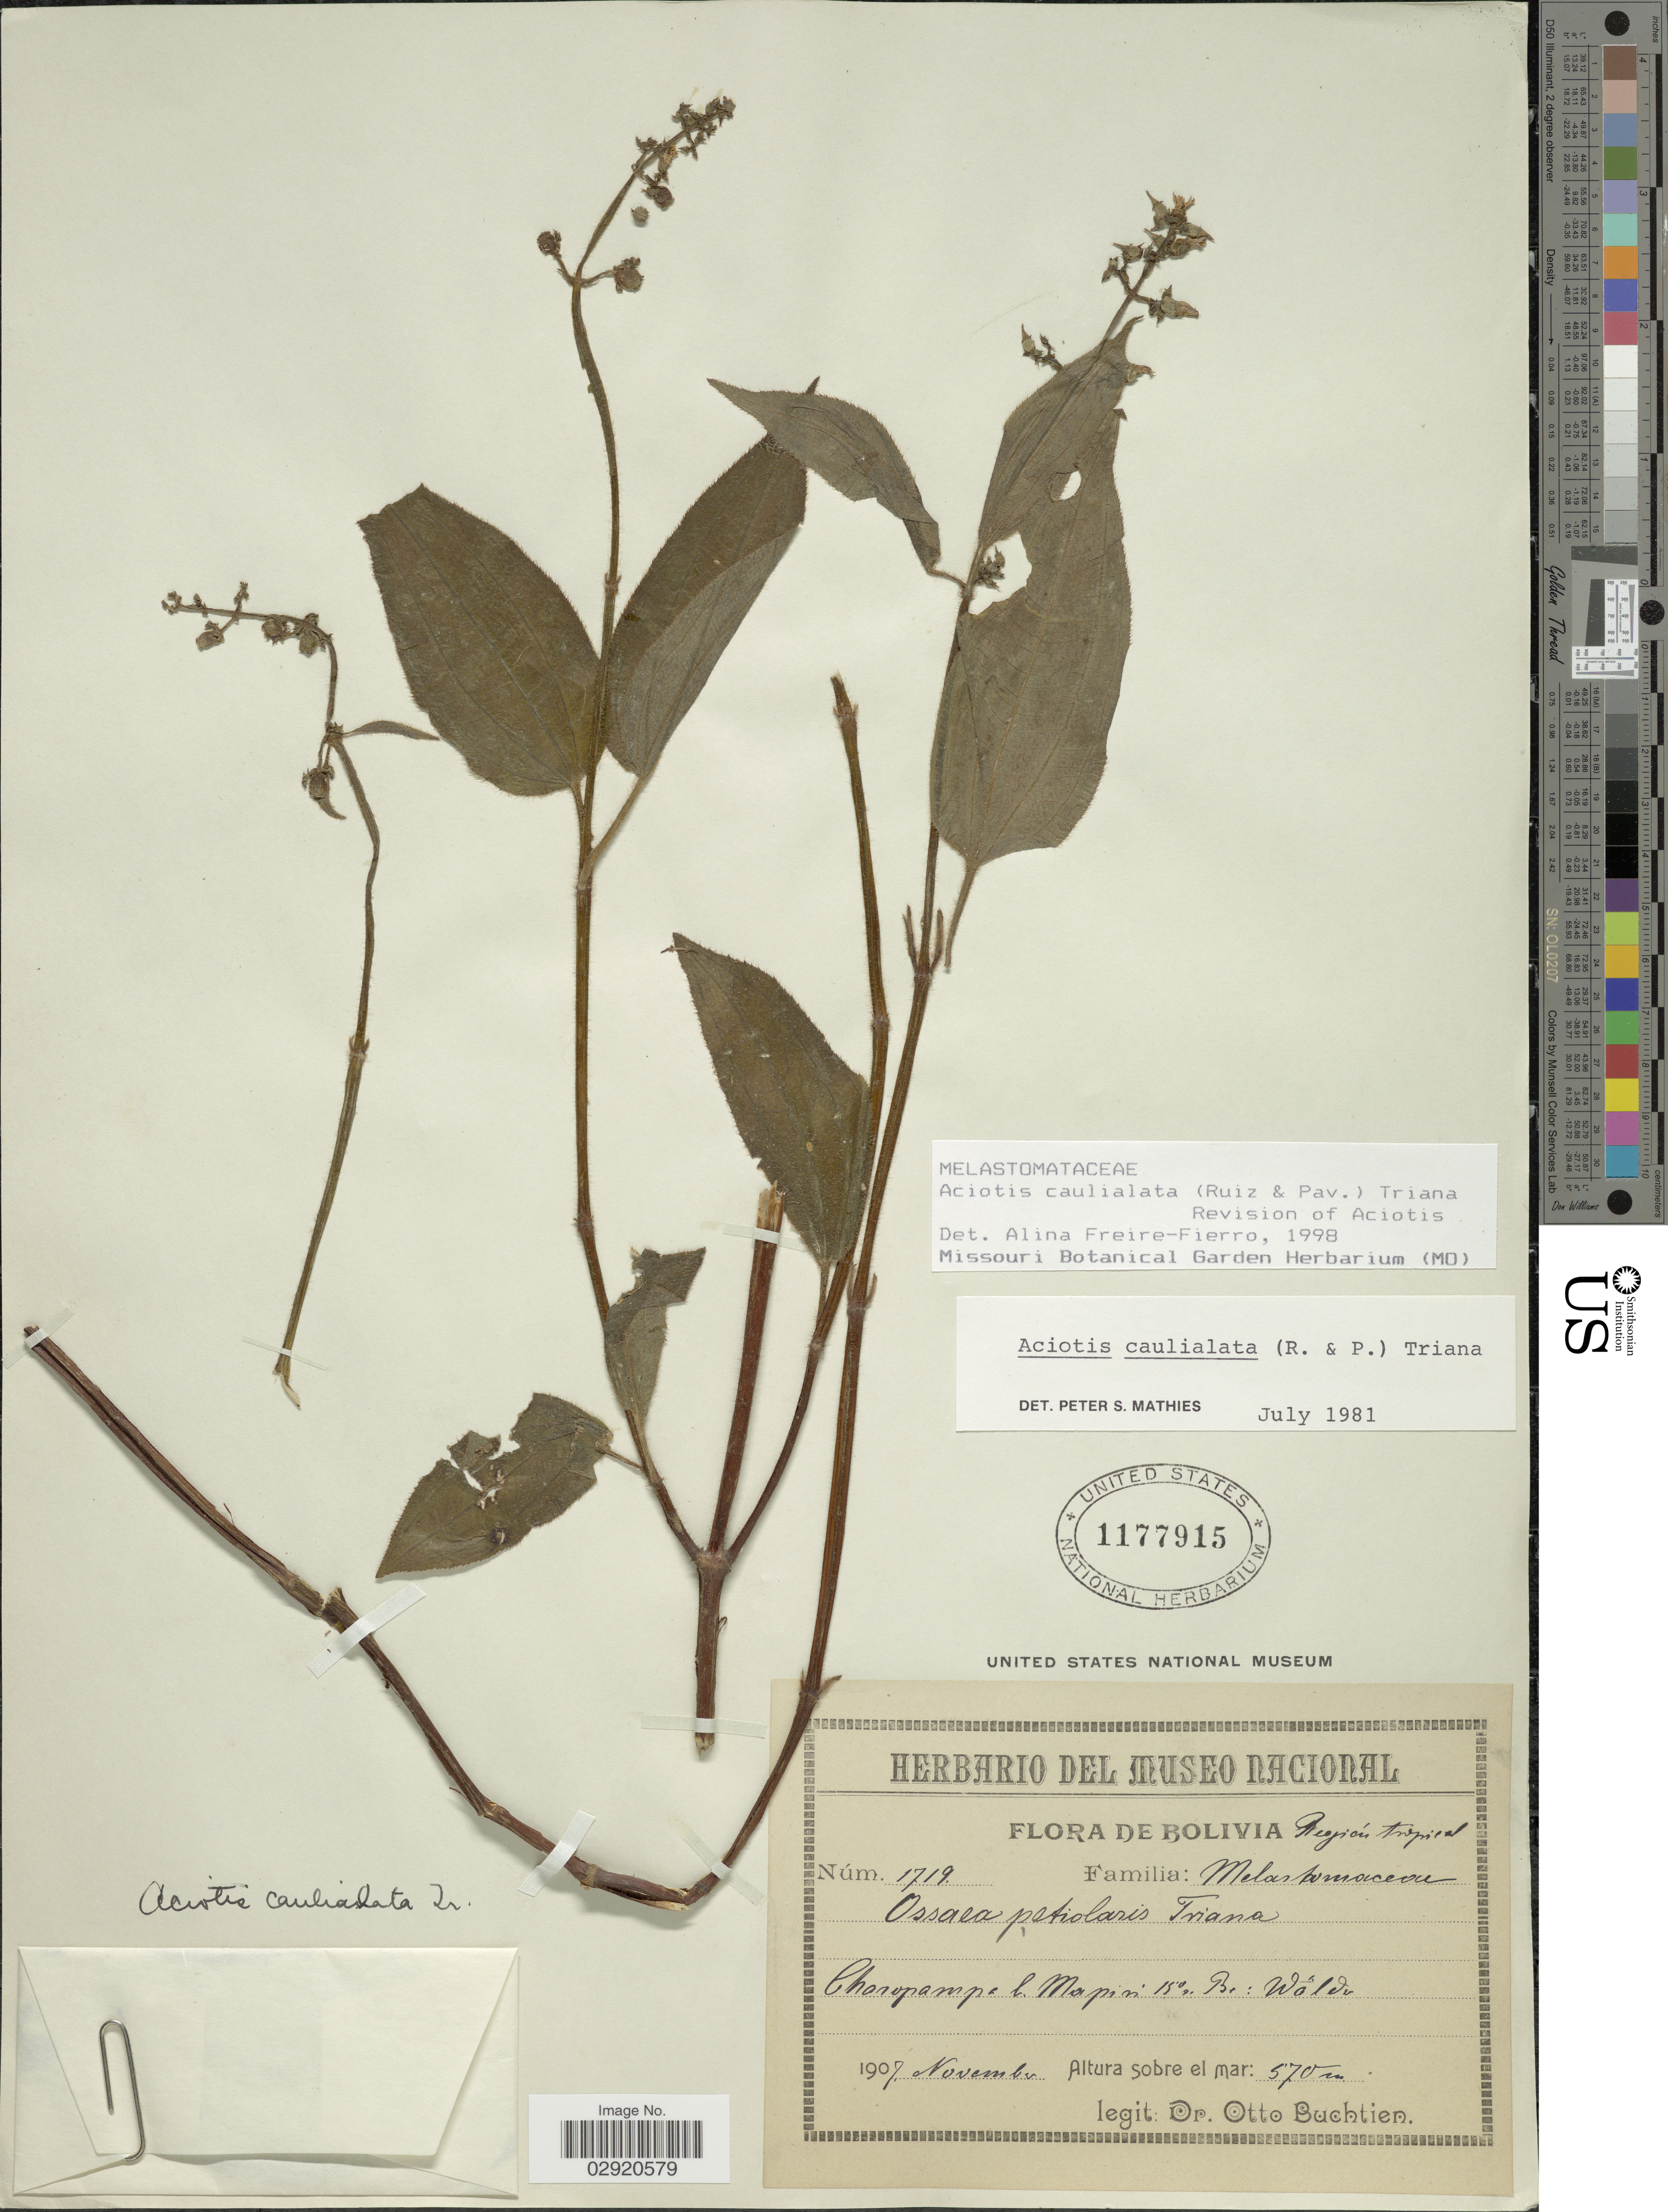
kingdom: Plantae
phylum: Tracheophyta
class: Magnoliopsida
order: Myrtales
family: Melastomataceae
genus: Aciotis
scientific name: Aciotis rubricaulis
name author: (Mart. ex DC.) Triana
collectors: O. Buchtien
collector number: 1719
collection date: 1907-11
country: Bolivia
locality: Choropampa b. Mapiri 15° Br: Wâldr.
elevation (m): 570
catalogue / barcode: US 1177915